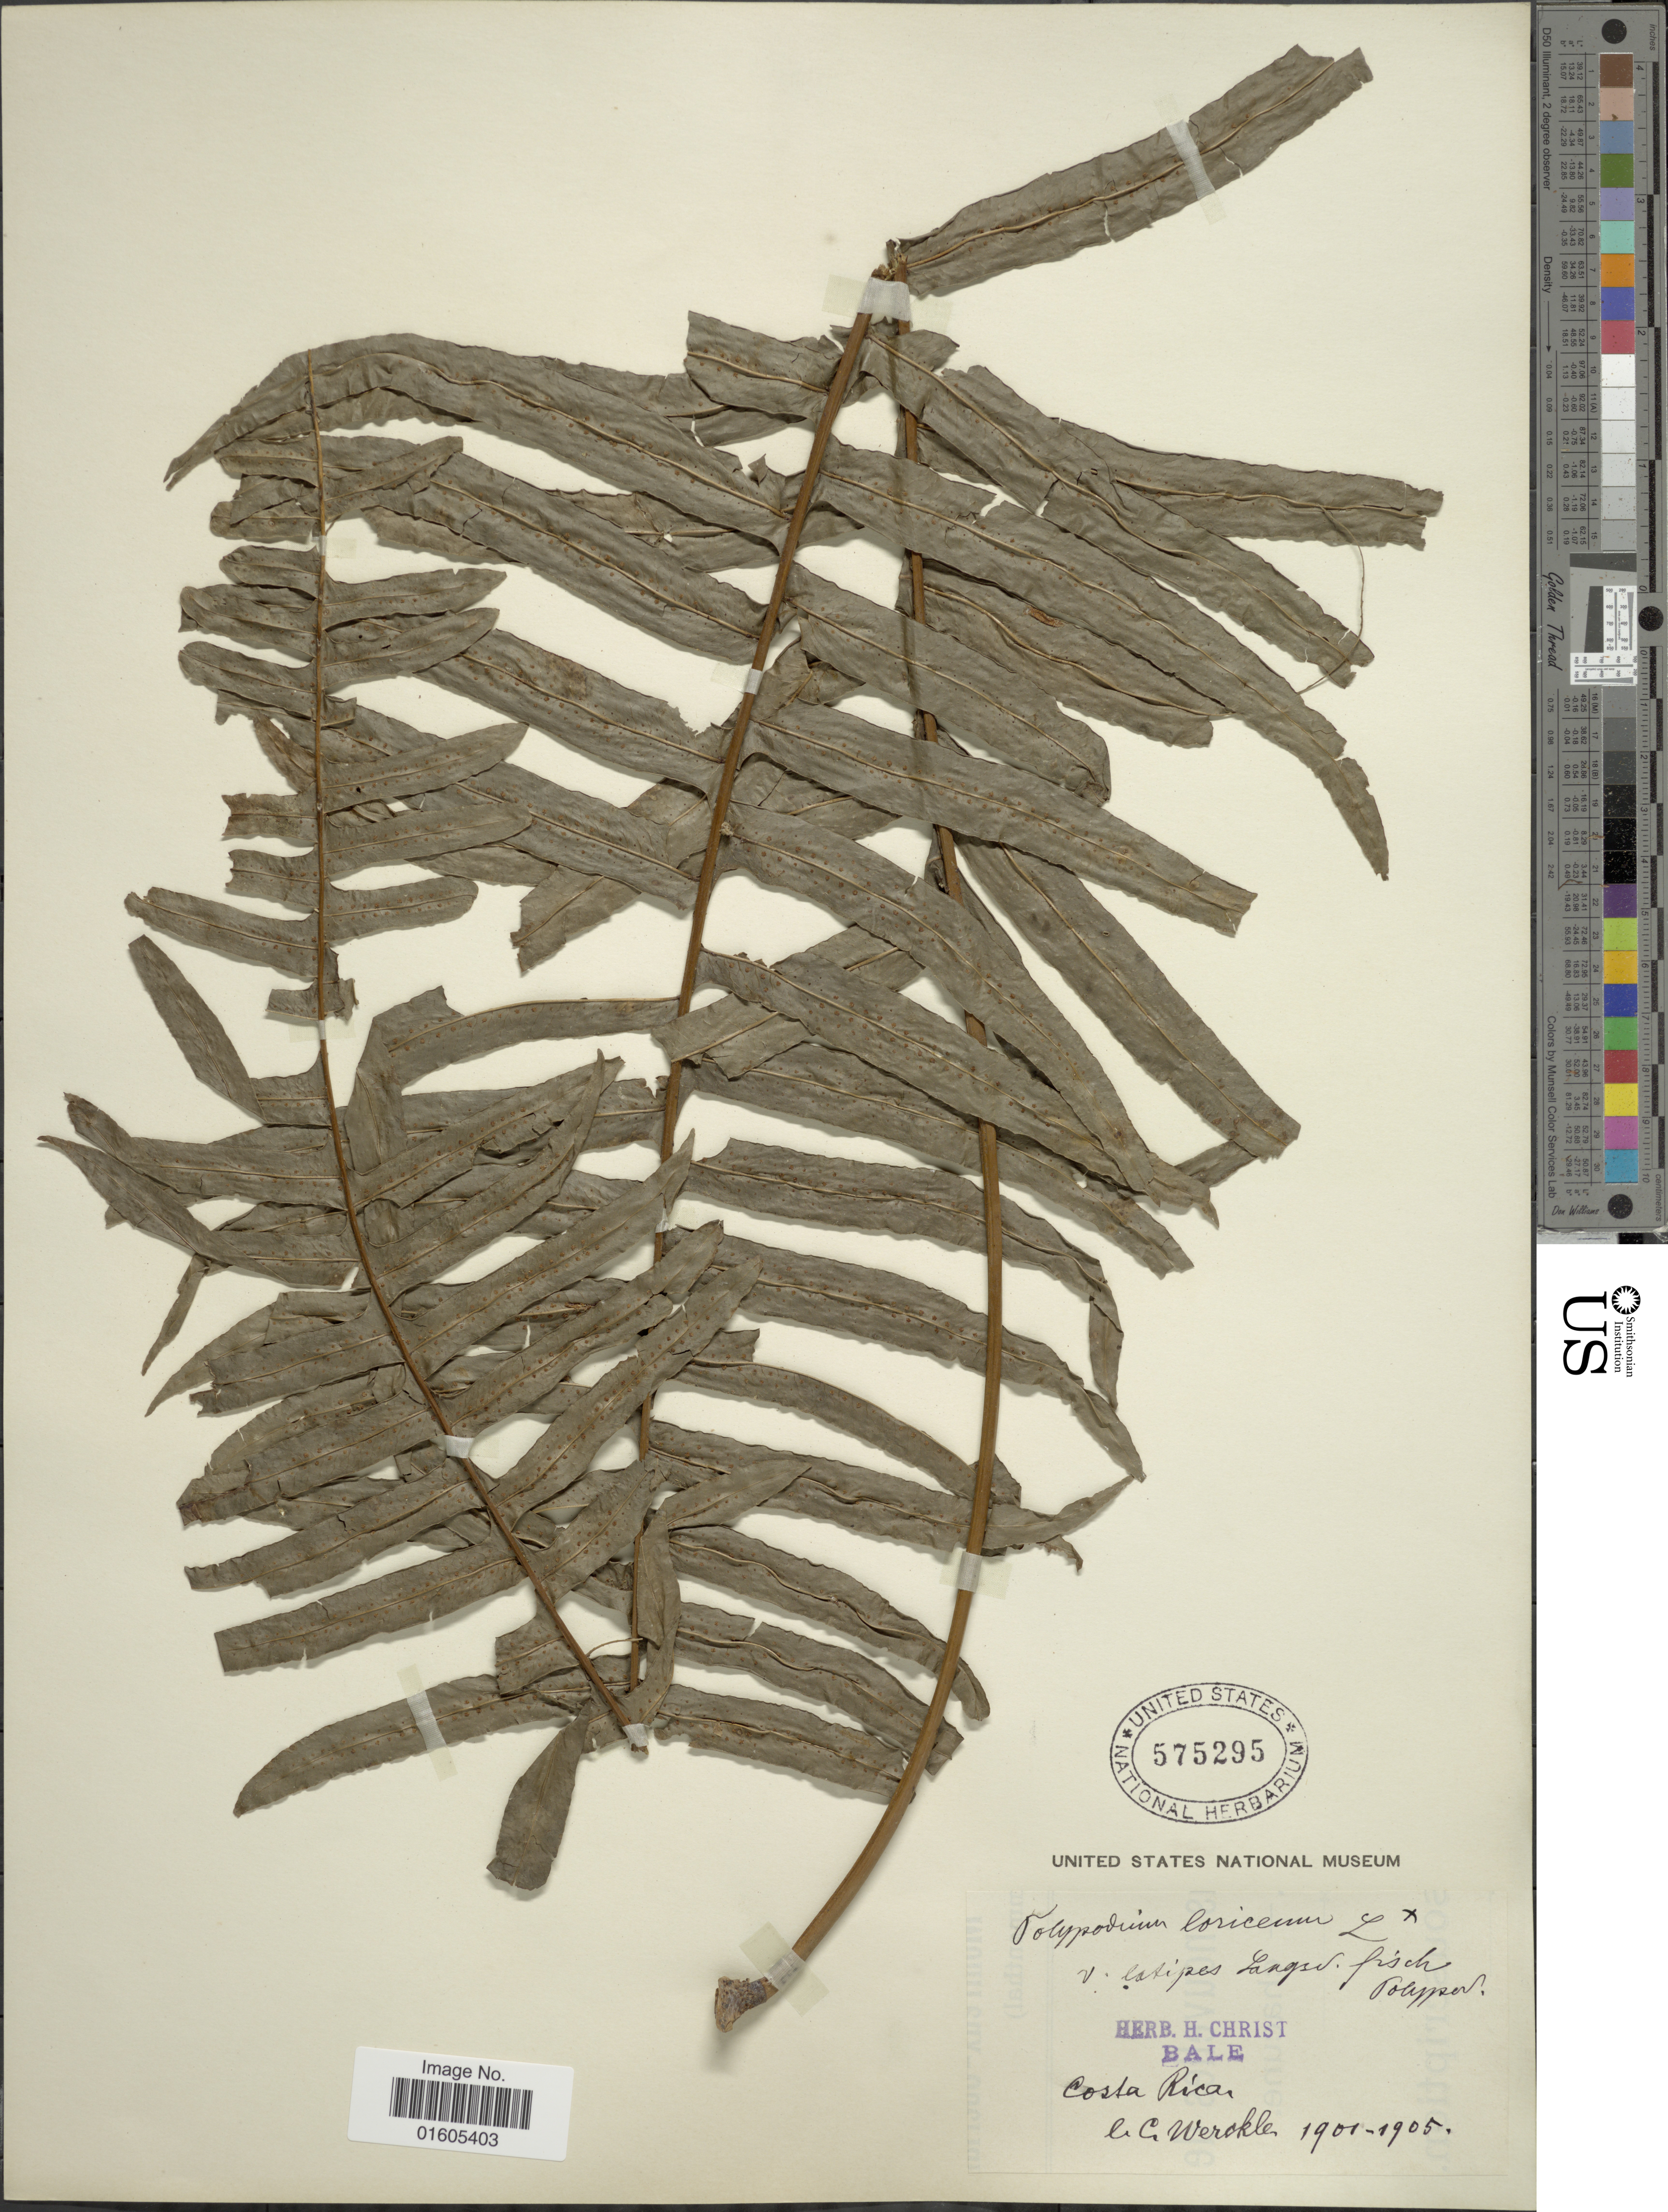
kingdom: Plantae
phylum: Tracheophyta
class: Polypodiopsida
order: Polypodiales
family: Polypodiaceae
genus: Serpocaulon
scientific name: Serpocaulon maritimum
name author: (Hieron.) A.R. Sm.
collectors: C. Wercklé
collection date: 1901/1905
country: Costa Rica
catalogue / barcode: US 575295